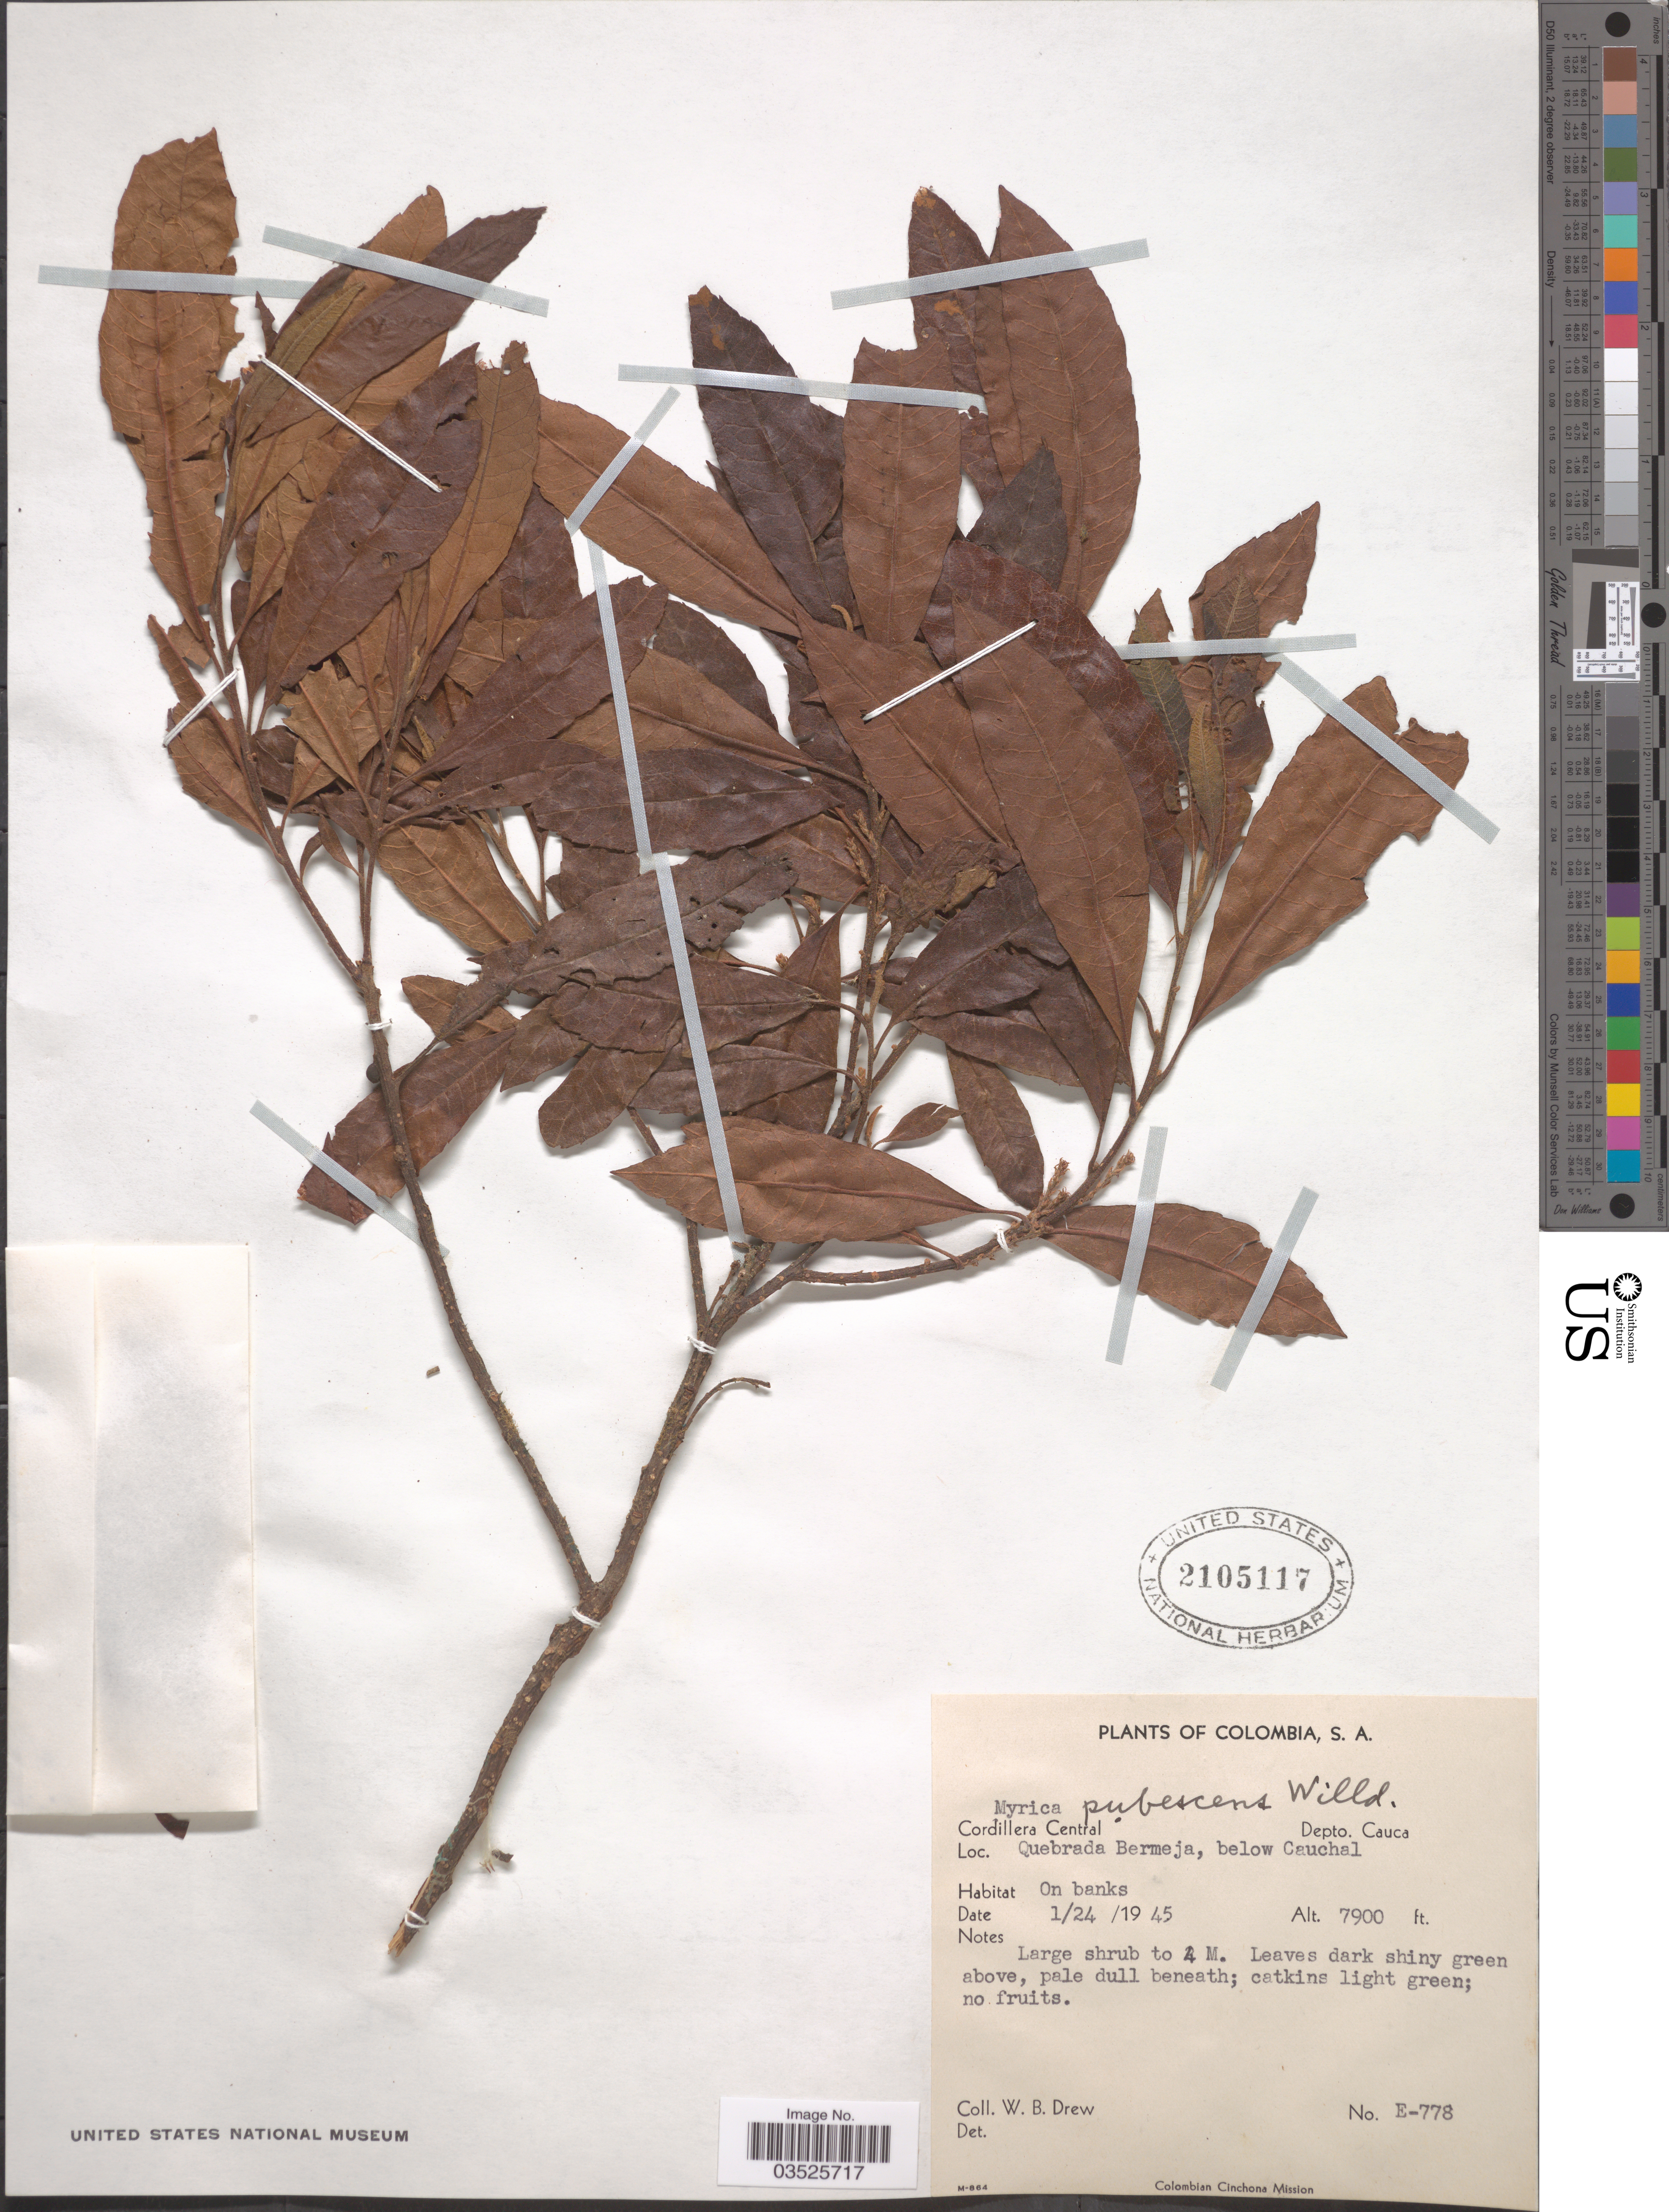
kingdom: Plantae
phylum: Tracheophyta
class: Magnoliopsida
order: Fagales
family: Myricaceae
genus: Morella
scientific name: Morella pubescens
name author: (Humb. & Bonpl. ex Willd.) Wilbur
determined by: Strong, M. T., (US), Smithsonian Institution - National Museum of Natural History (UNITED STATES)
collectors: W. B. Drew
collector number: E-778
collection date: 1945-01-24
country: Colombia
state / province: Cauca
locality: Cordillera Central. Depto. Cauca. Quebrada Bermeja, below Cauchal.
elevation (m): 2408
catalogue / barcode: US 2105117